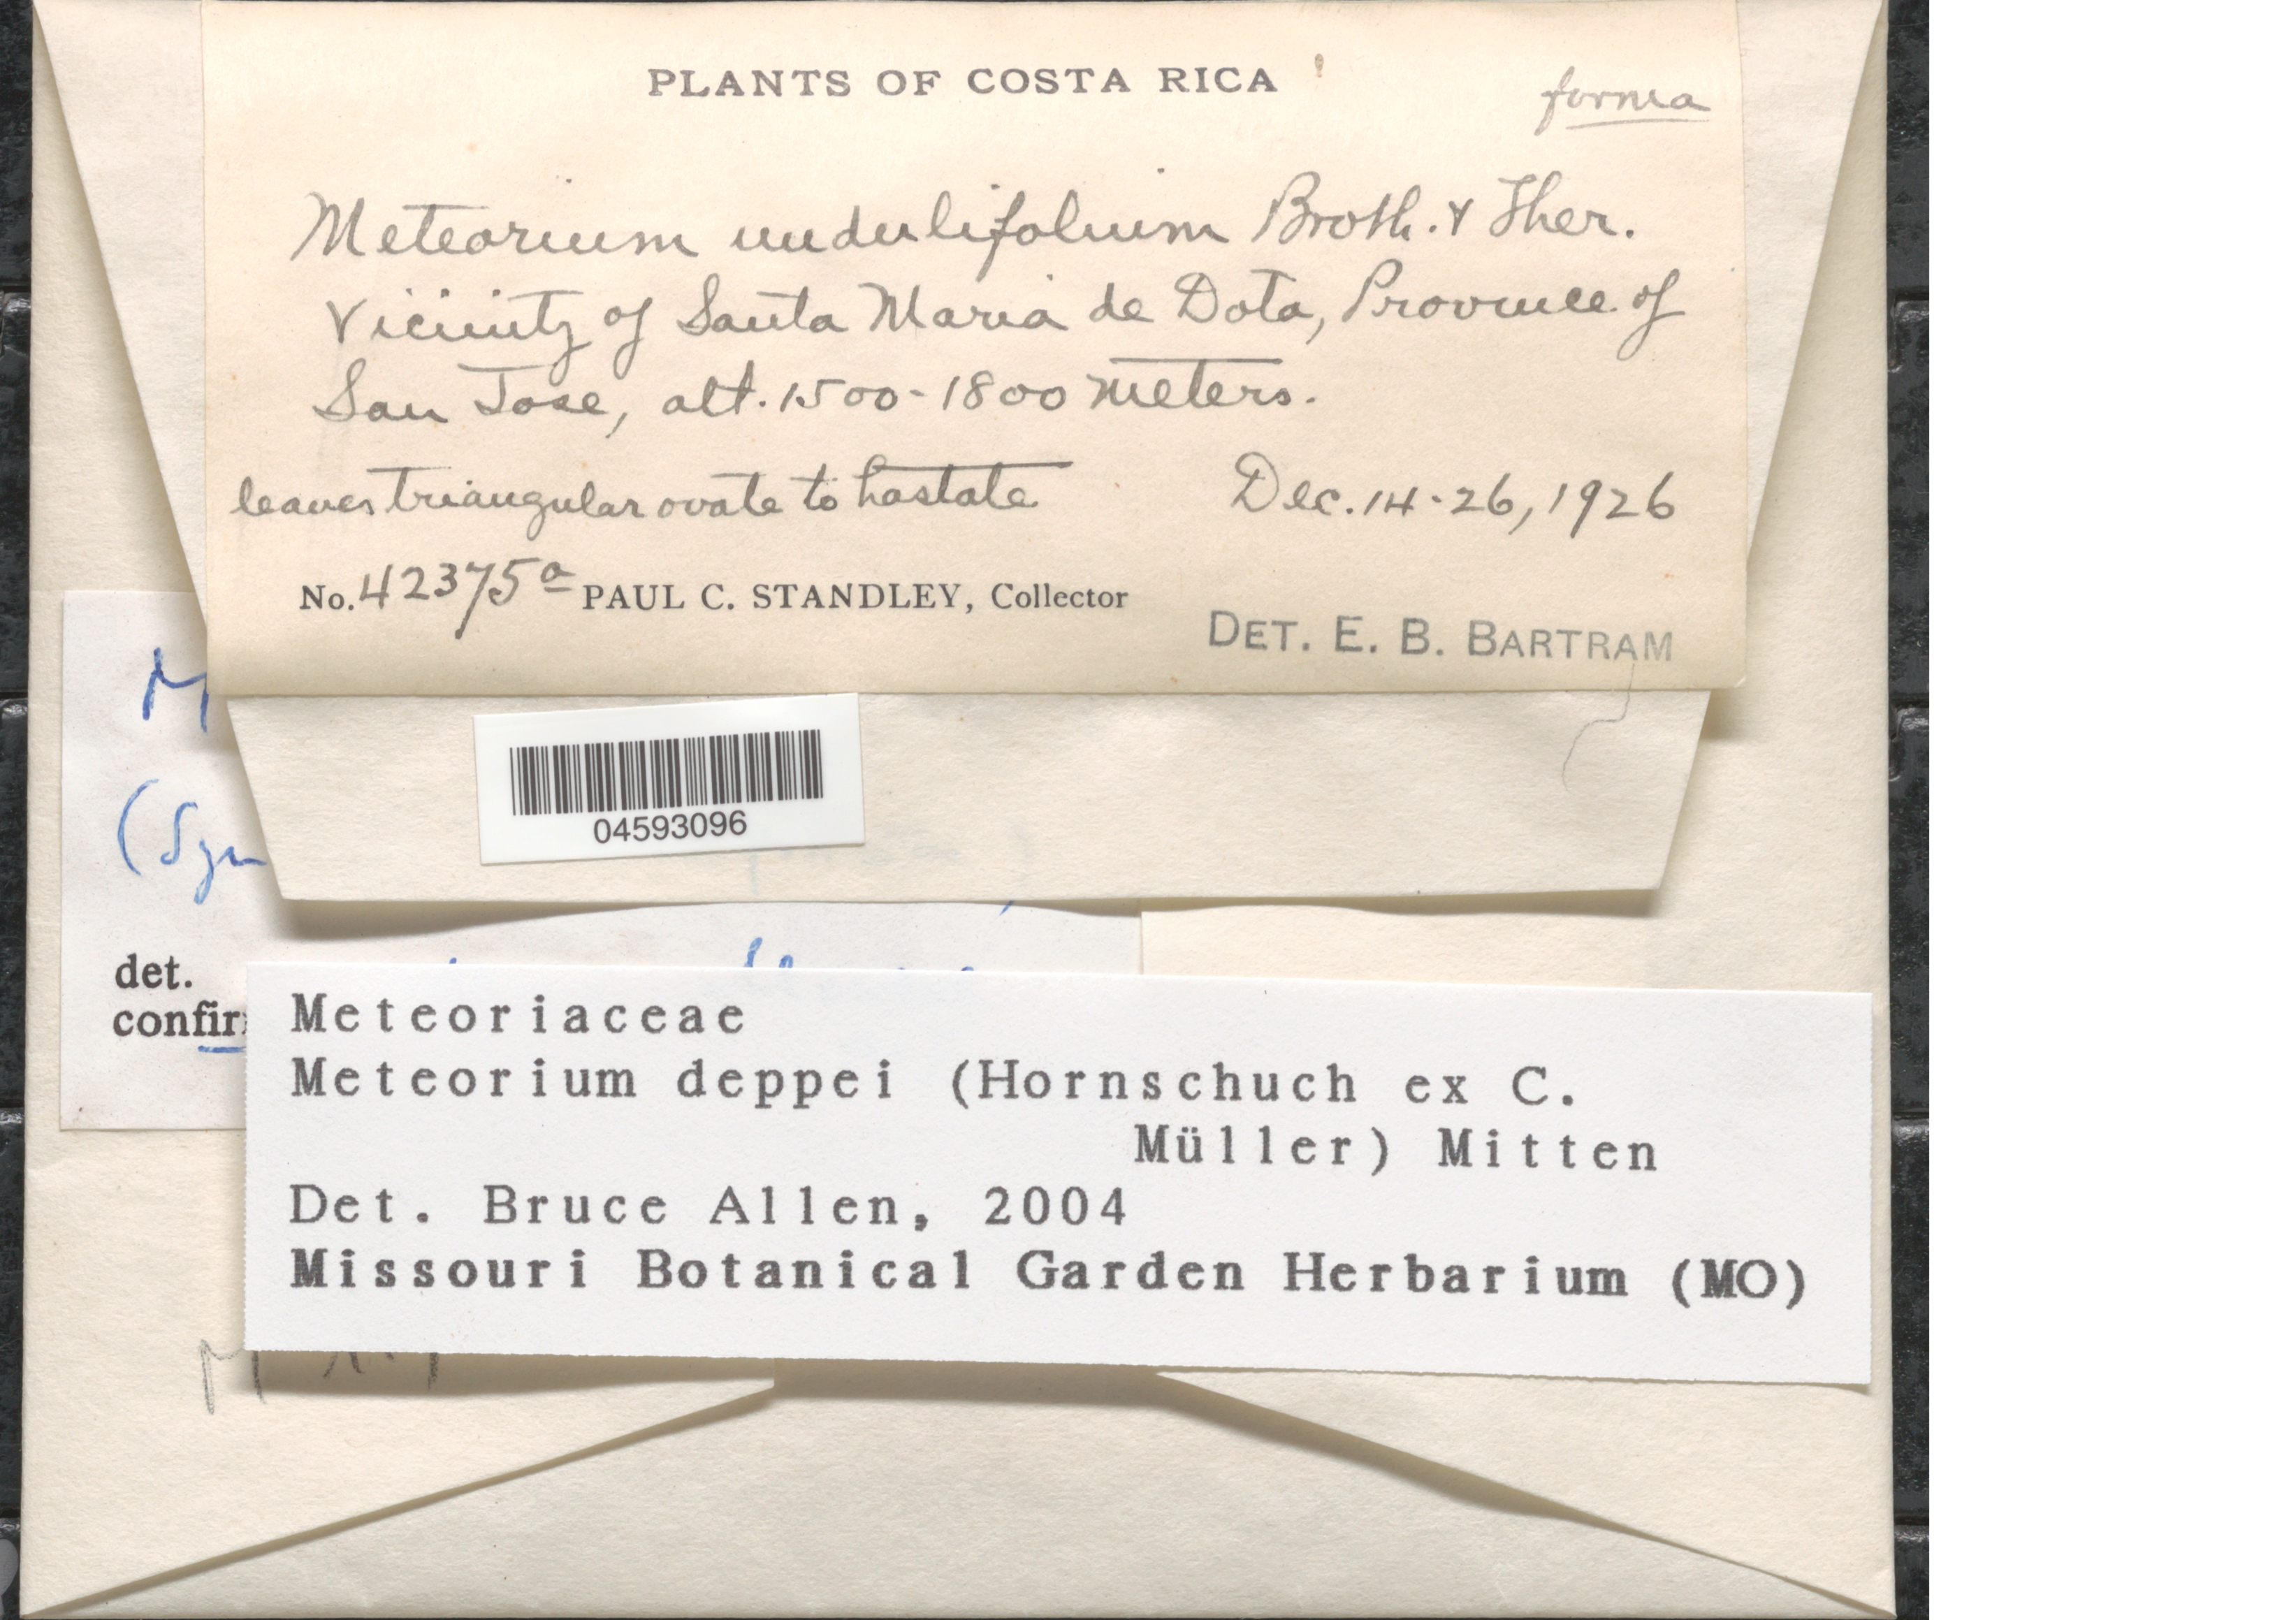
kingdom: Plantae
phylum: Bryophyta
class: Bryopsida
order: Hypnales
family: Meteoriaceae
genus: Meteorium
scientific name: Meteorium henschenii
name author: Müll. Hal. ex Ångstr.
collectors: P. C. Standley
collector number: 42375a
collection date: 1926-12-14/1926-12-26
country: Costa Rica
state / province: San José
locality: Vicinity of Santa Maria de Dota.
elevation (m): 1500